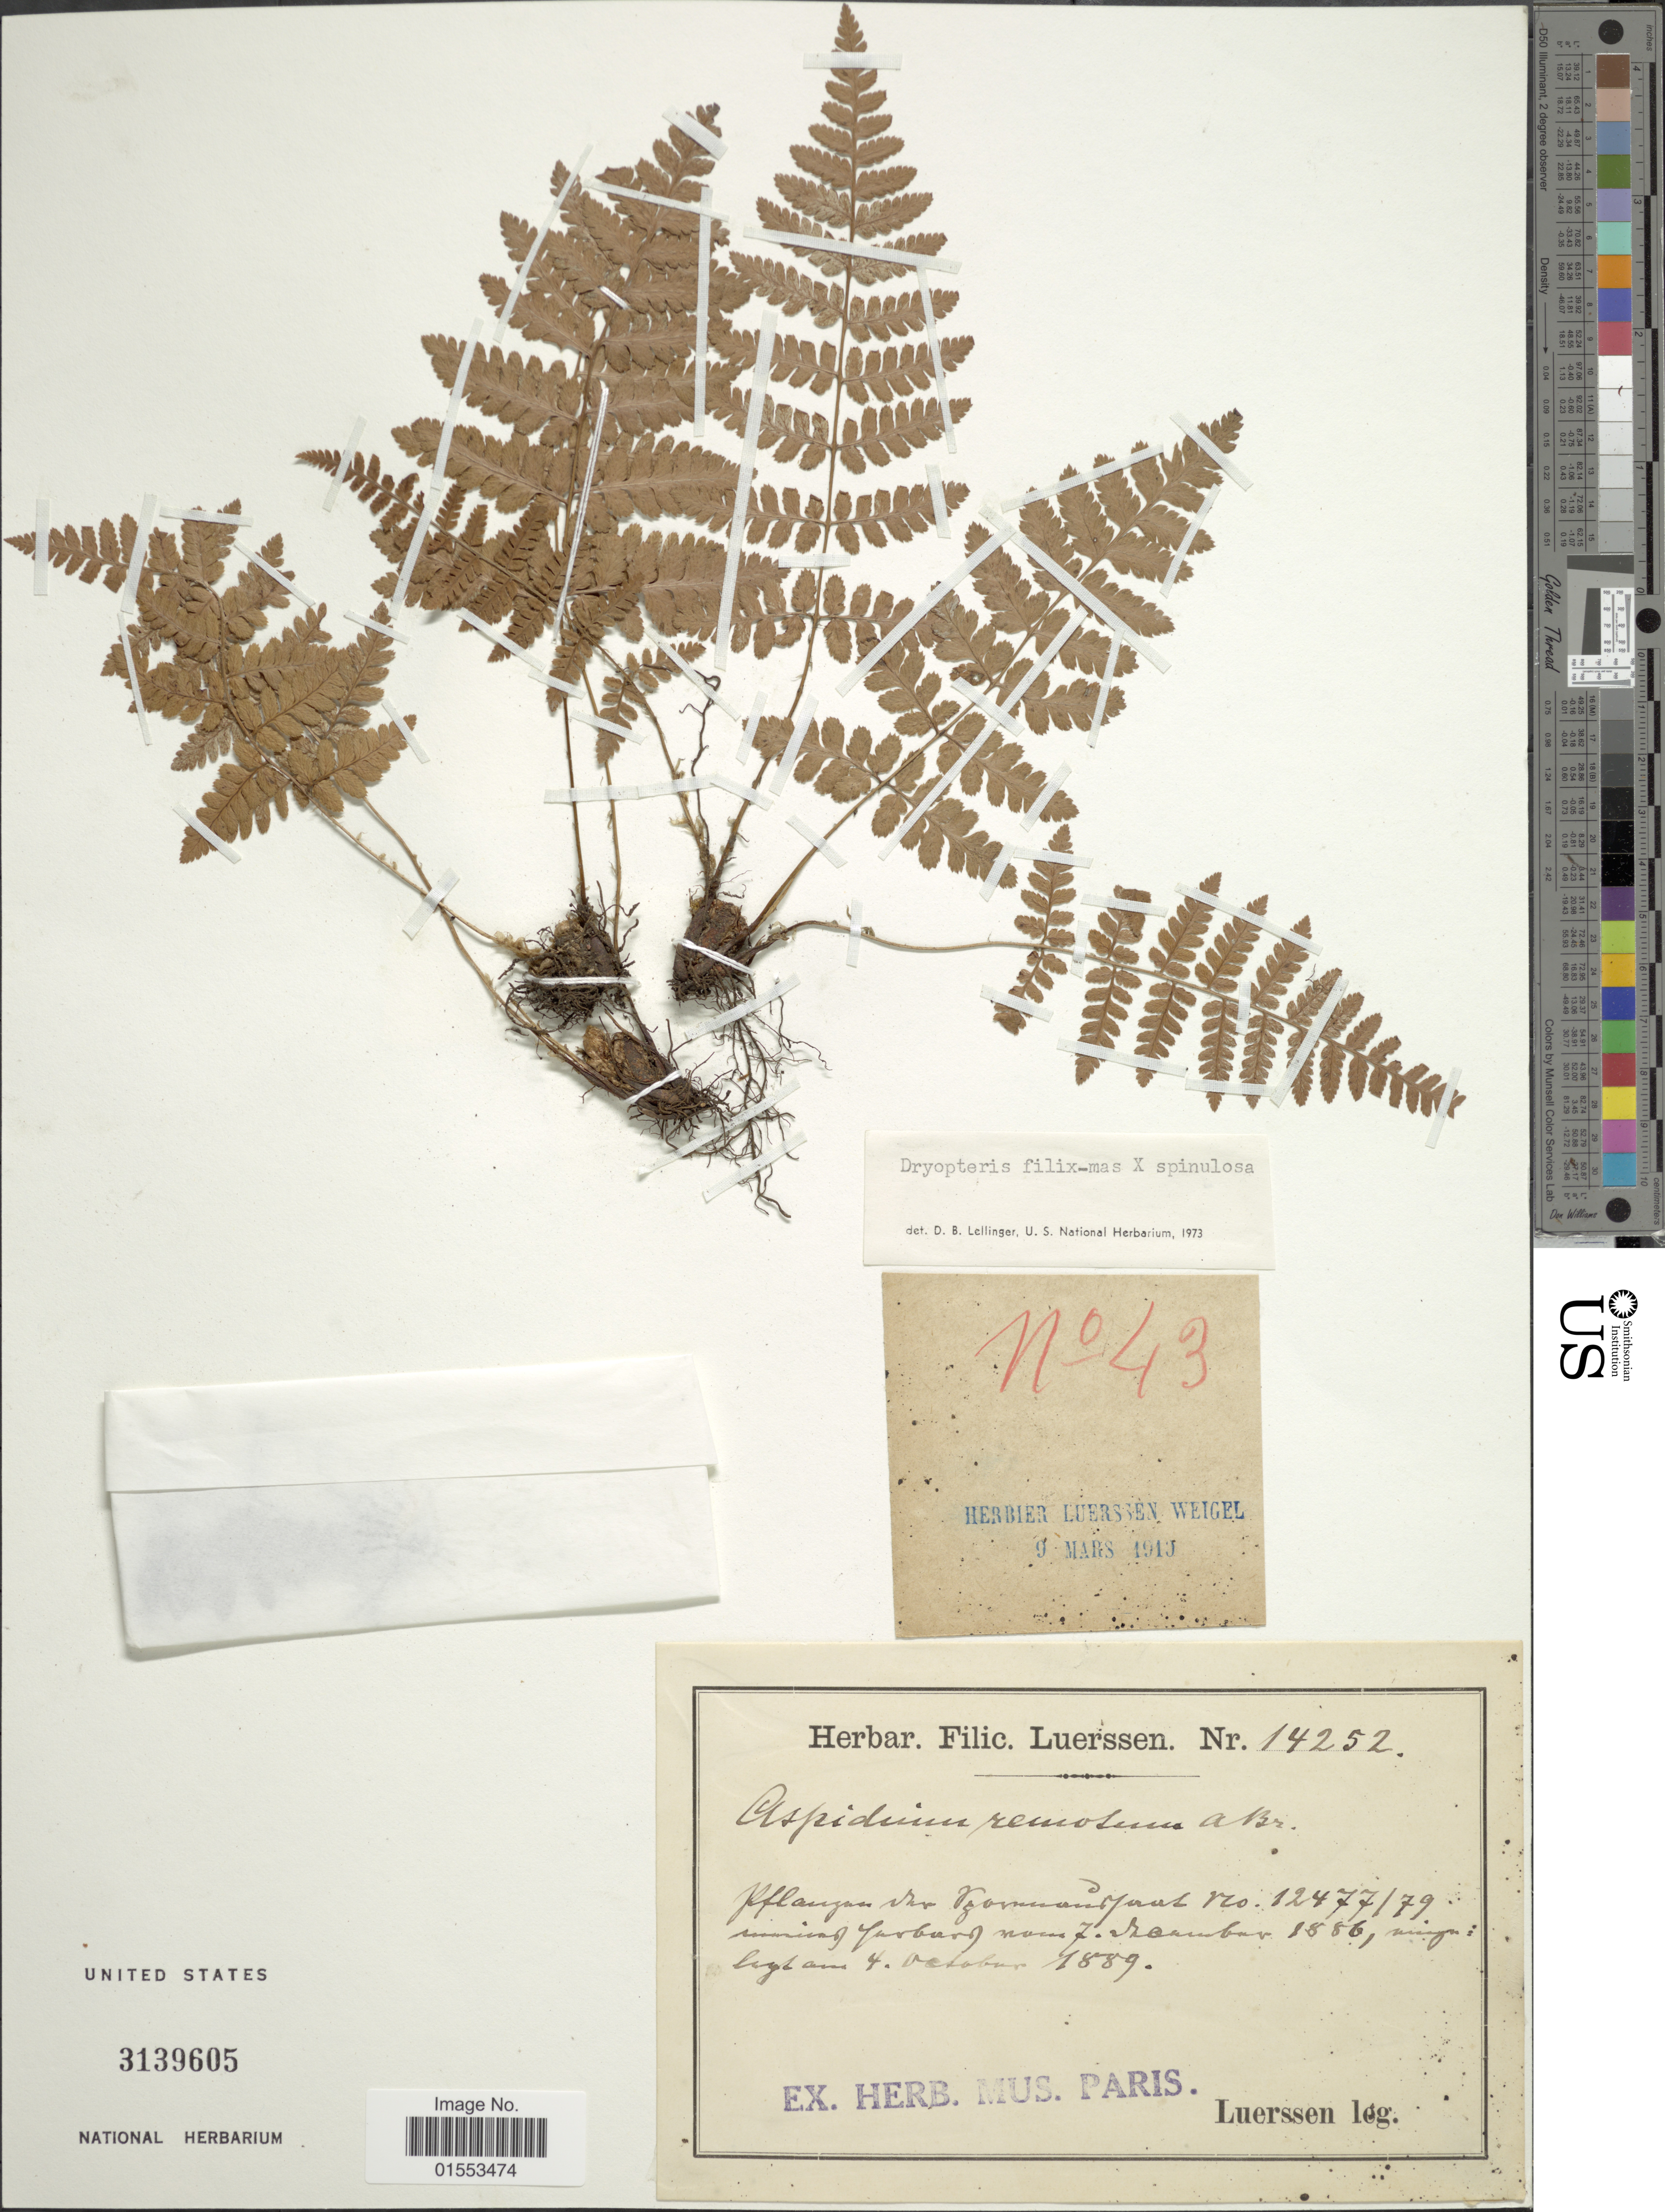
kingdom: Plantae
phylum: Tracheophyta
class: Polypodiopsida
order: Polypodiales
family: Dryopteridaceae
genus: Dryopteris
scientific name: Dryopteris remota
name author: (A. Braun) Hayek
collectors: Luerssen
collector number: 14252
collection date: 1889-10-04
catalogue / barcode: US 3139605